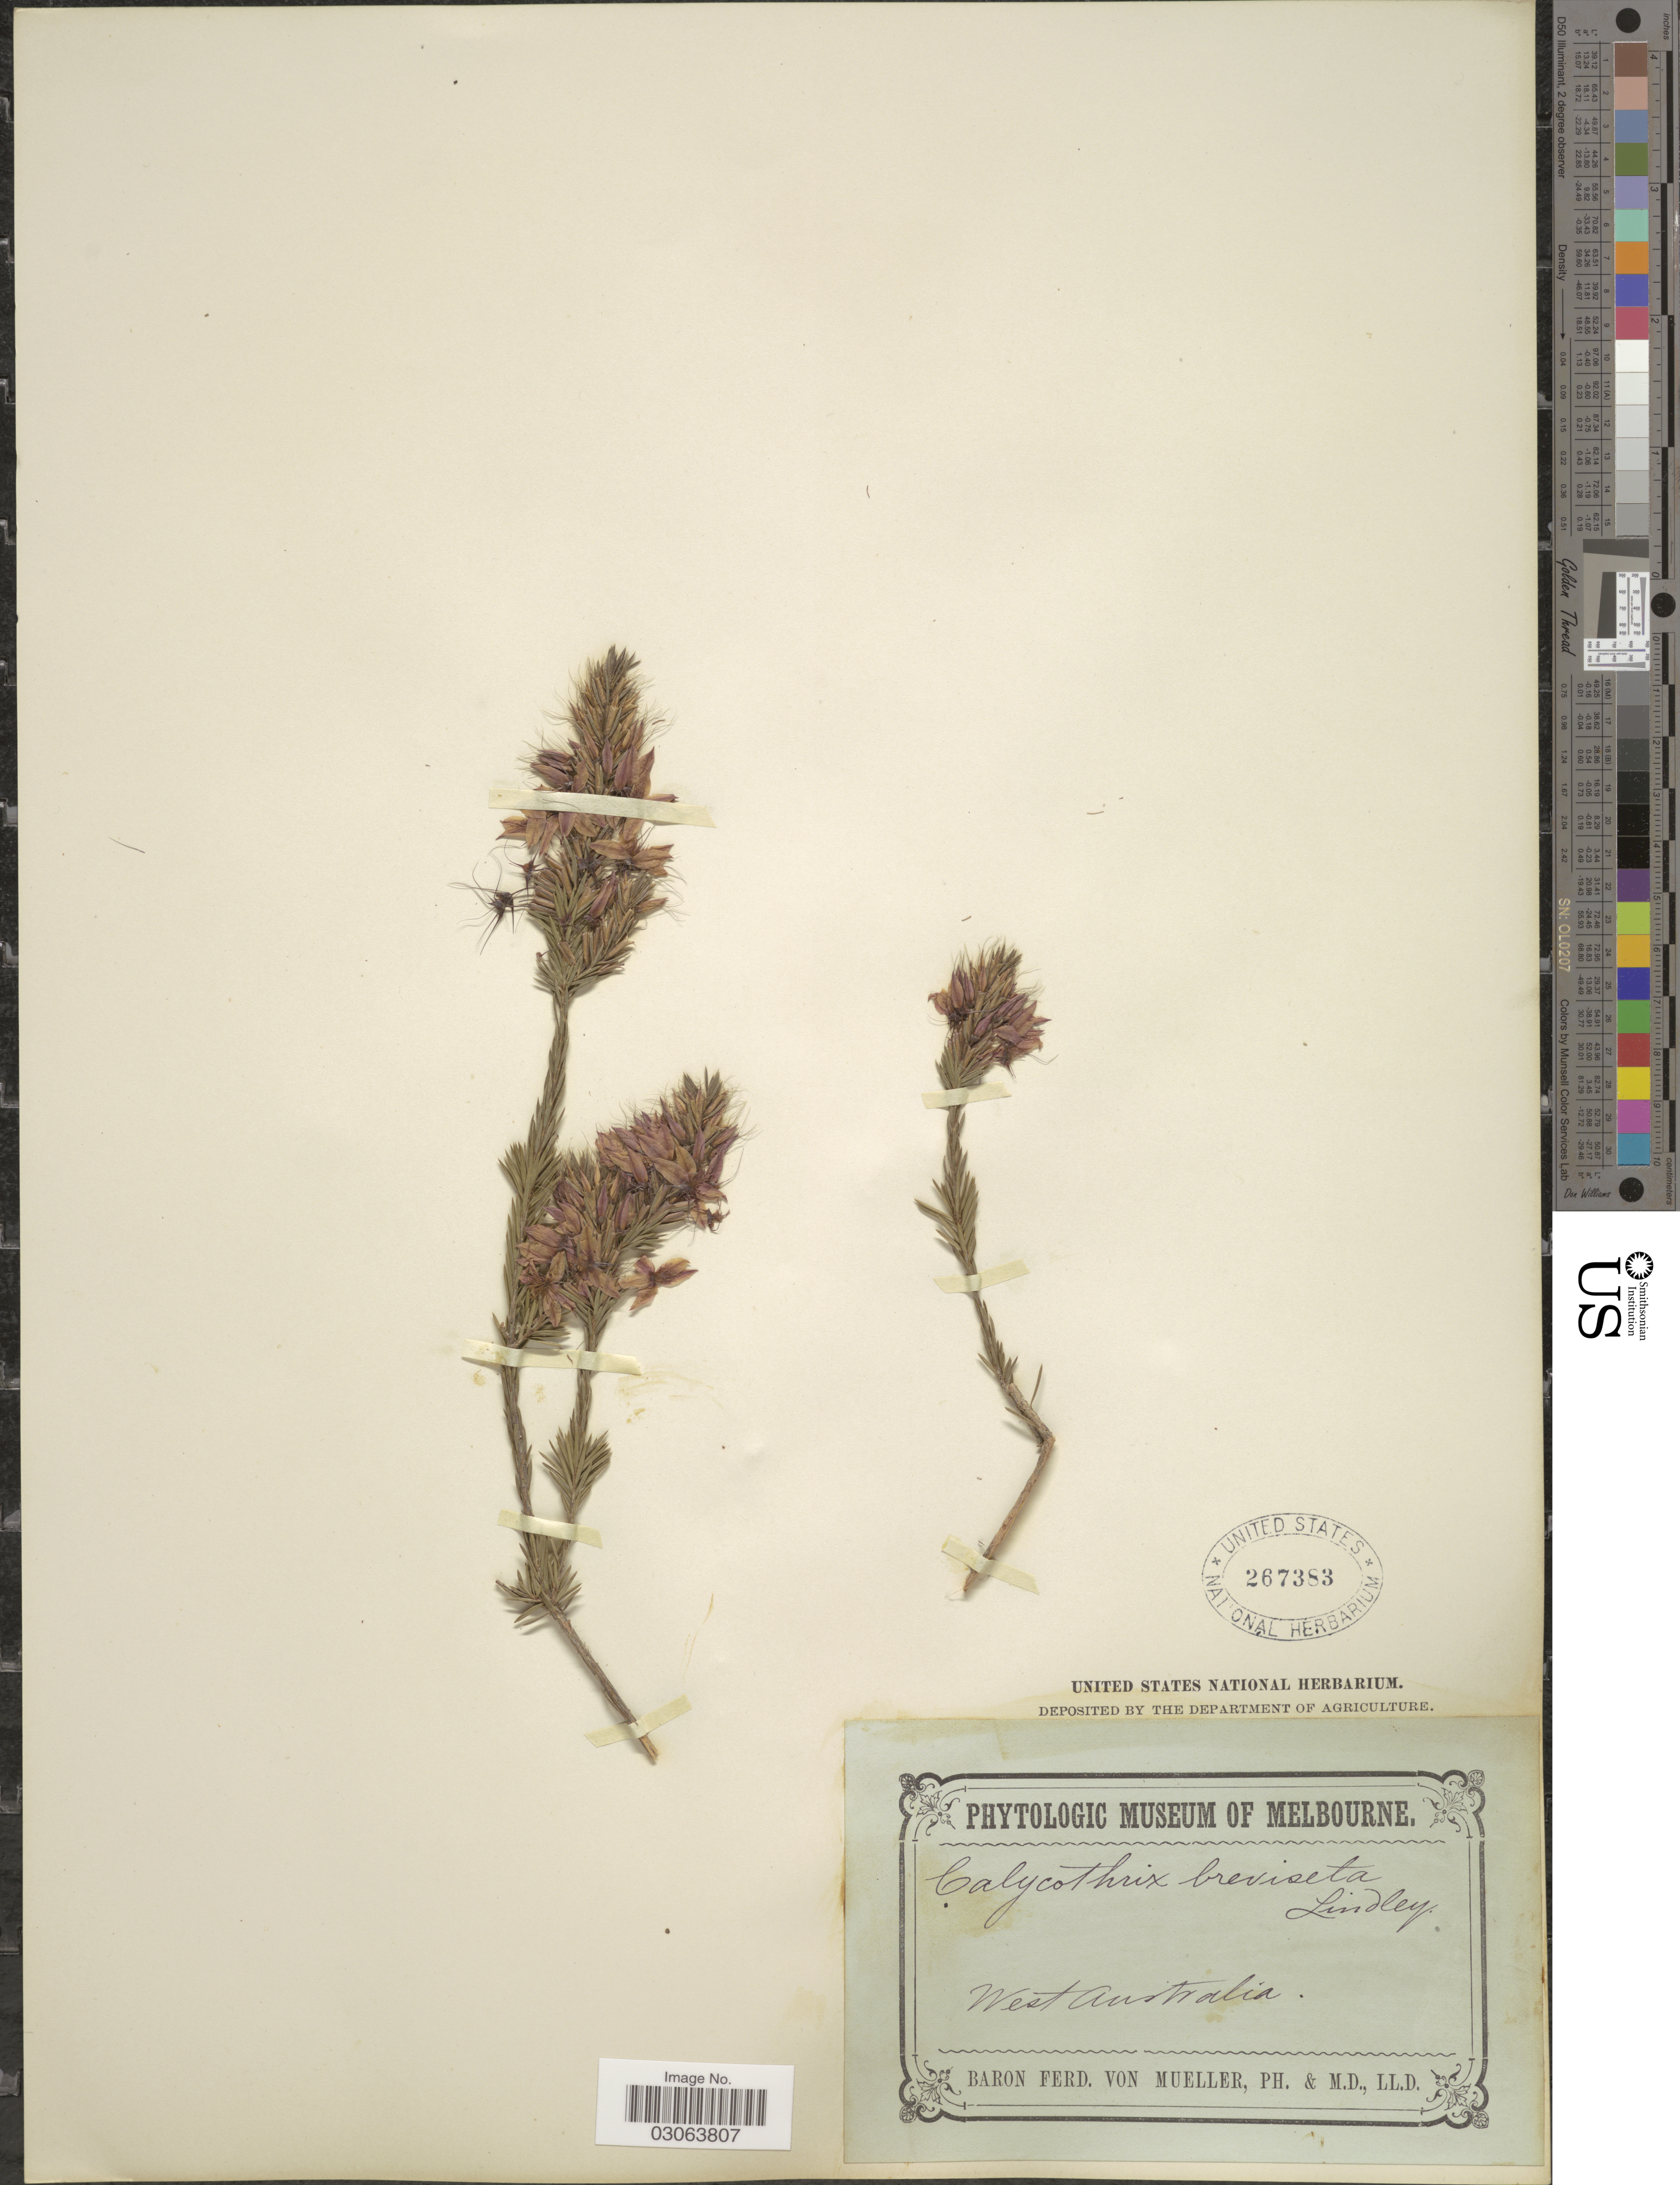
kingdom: Plantae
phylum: Tracheophyta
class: Magnoliopsida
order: Myrtales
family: Myrtaceae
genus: Calytrix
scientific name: Calytrix breviseta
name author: Lindl.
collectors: F. Mueller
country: Australia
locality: West Australia.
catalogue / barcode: US 267383